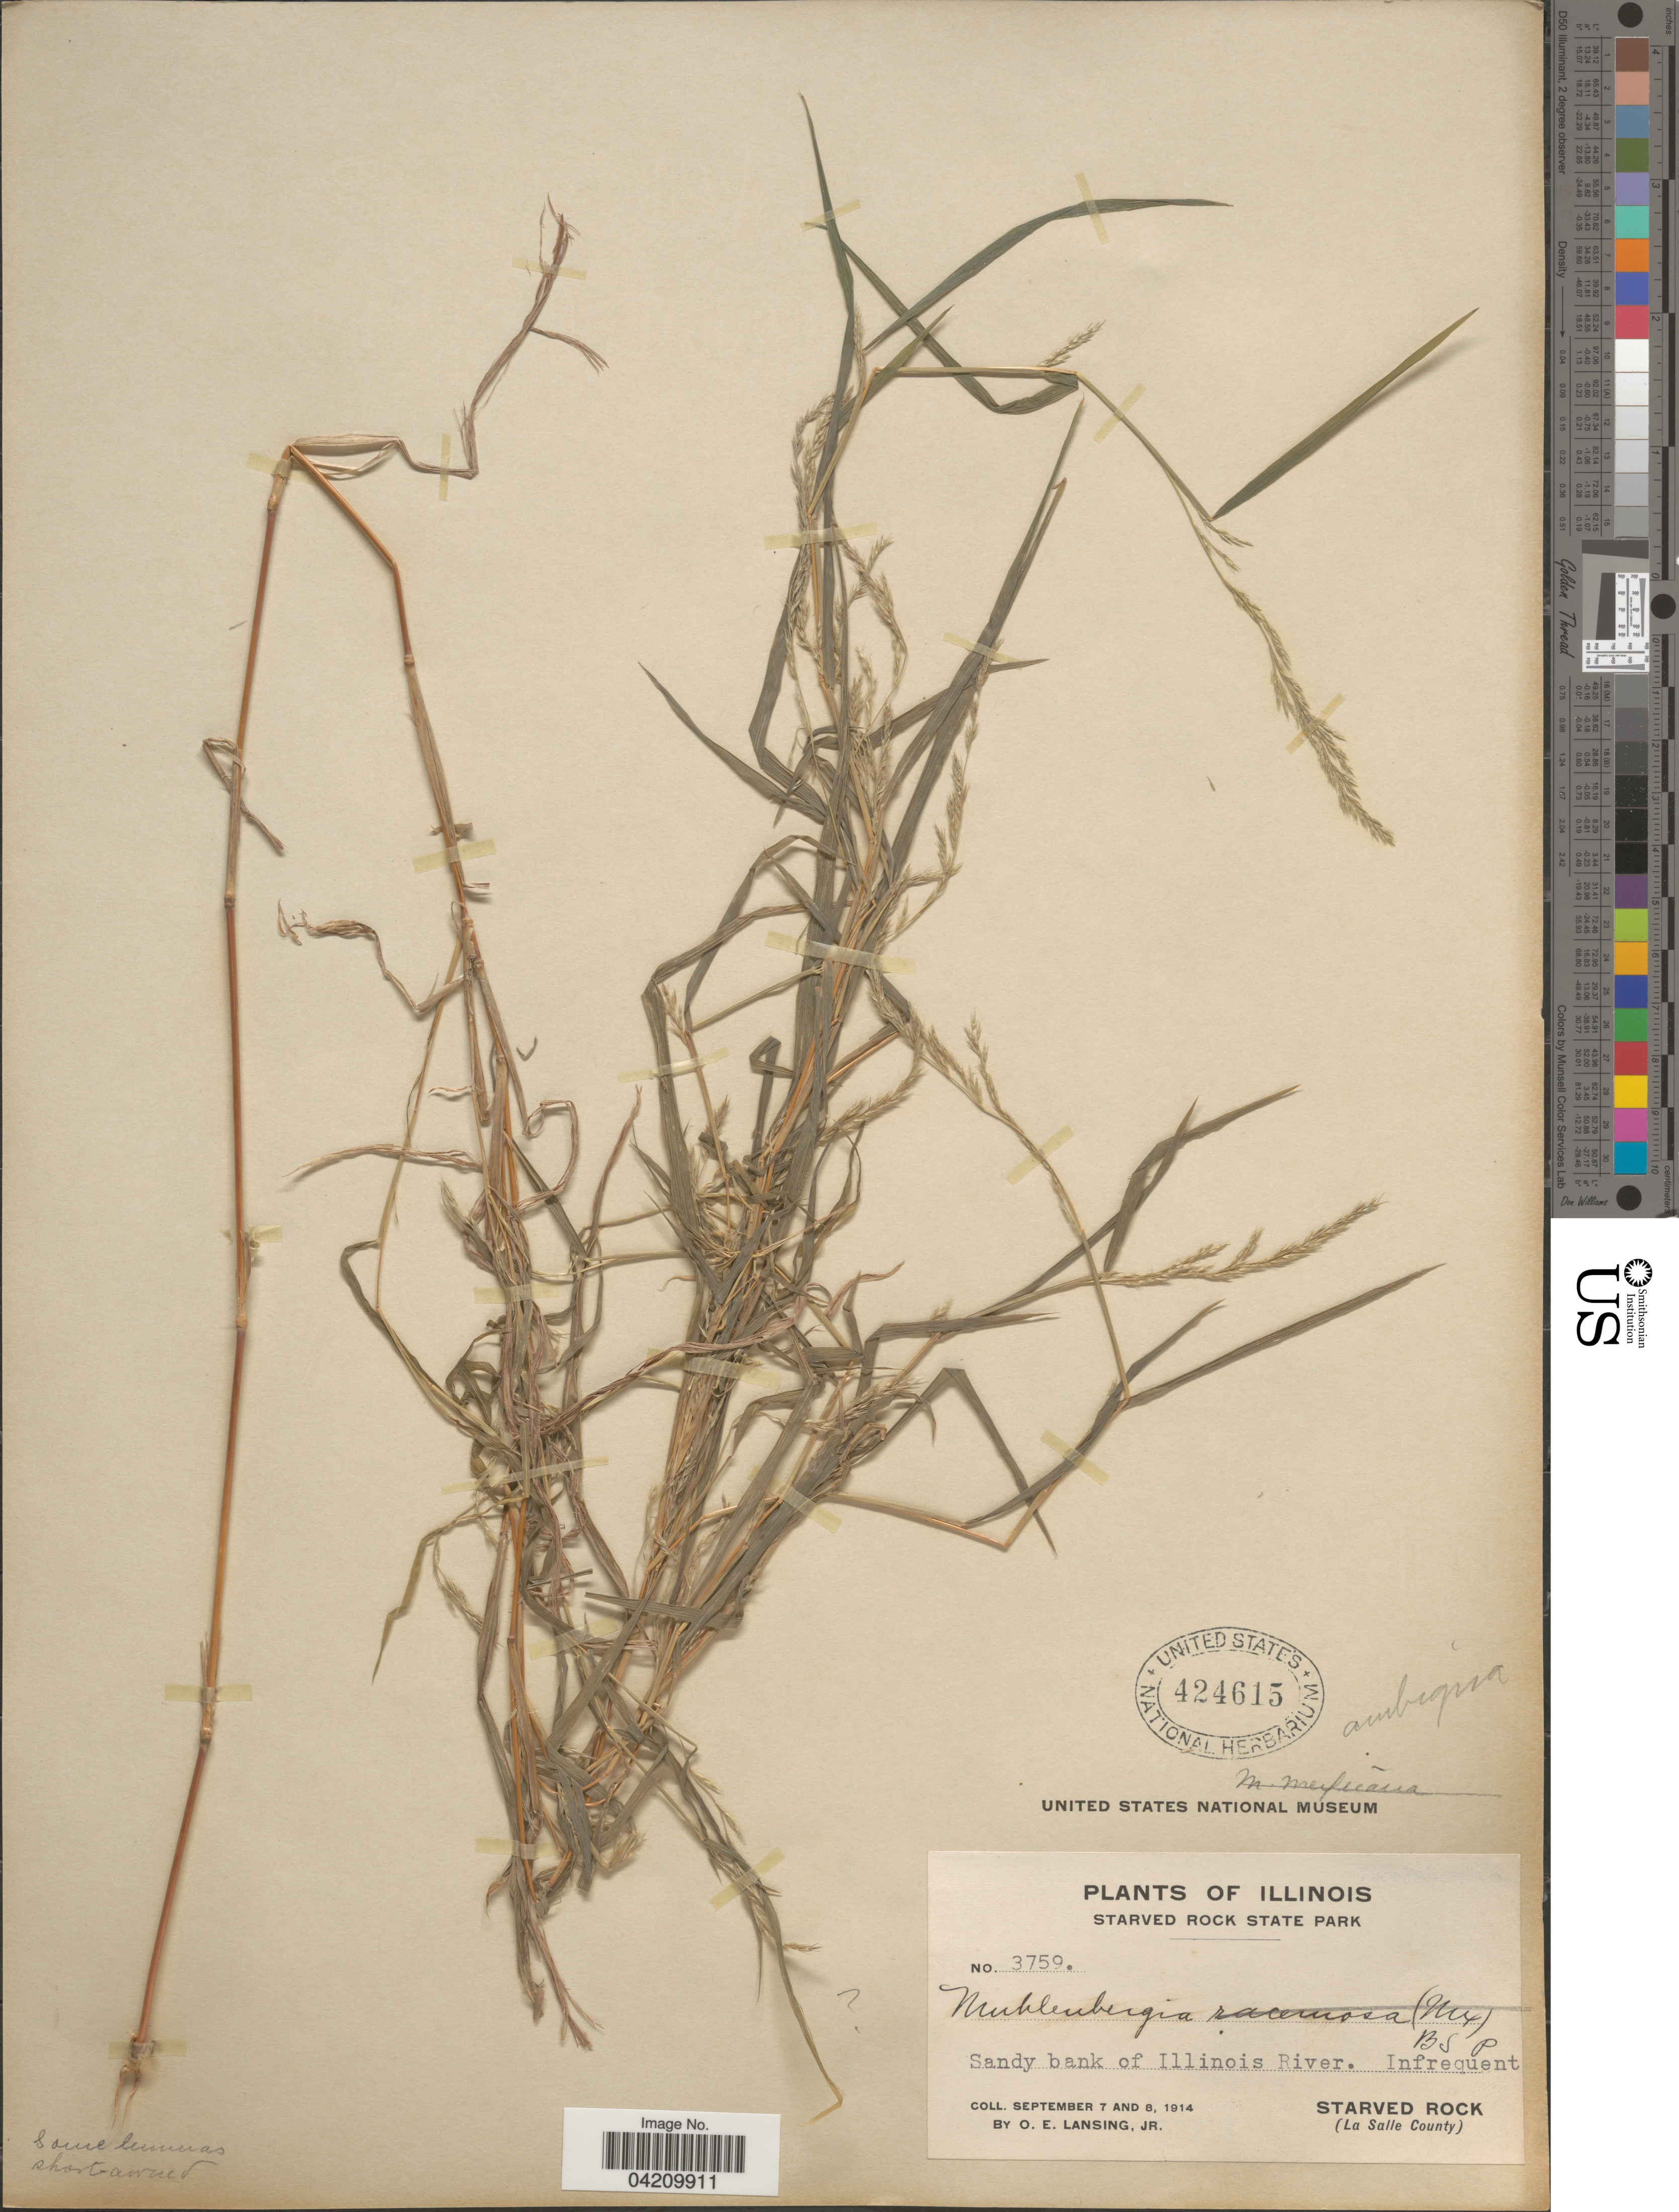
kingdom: Plantae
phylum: Tracheophyta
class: Liliopsida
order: Poales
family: Poaceae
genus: Muhlenbergia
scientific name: Muhlenbergia mexicana var. filiformis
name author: (Torr.) Scribn.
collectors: O. Lansing Jr.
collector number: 3759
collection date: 1914-09-07/1914-09-08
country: United States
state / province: Illinois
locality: Starved Rock State Park. Sandy bank of Illinois River. Starved Rock (La Salle County).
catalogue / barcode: US 424615